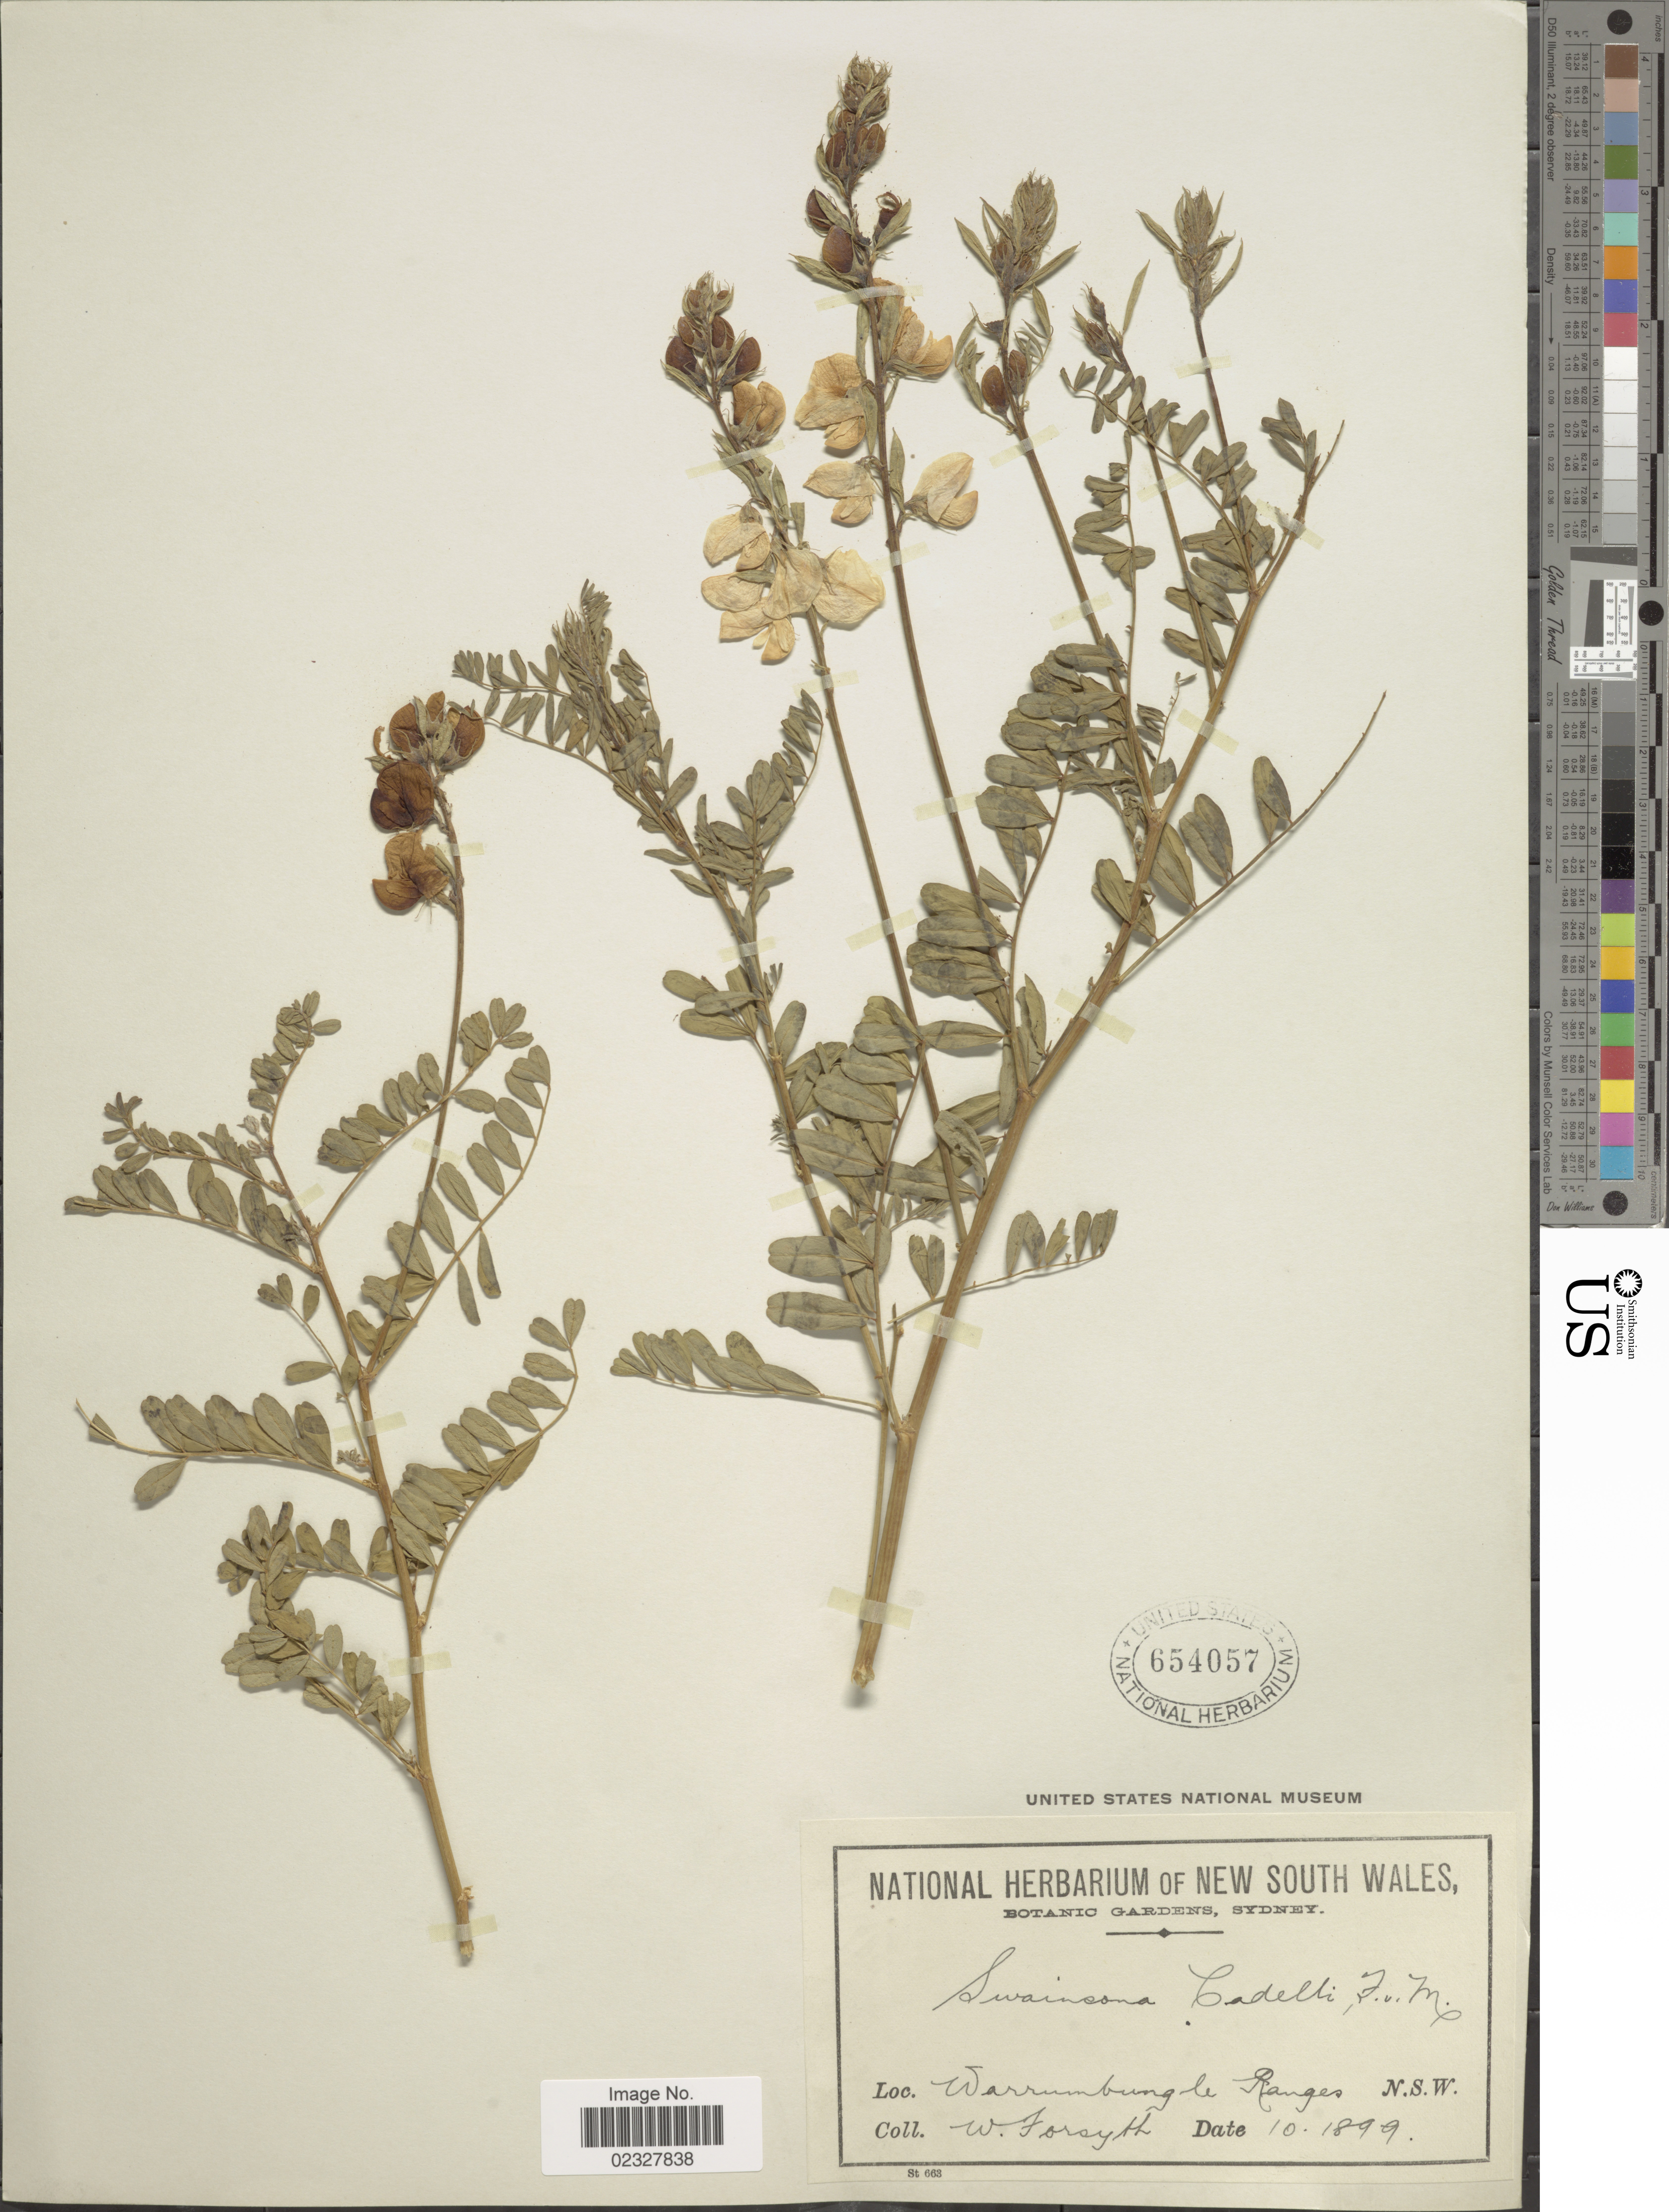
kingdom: Plantae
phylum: Tracheophyta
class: Magnoliopsida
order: Fabales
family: Fabaceae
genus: Swainsona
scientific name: Swainsona cadelli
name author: F. Muell.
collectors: W. Forsyth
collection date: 1899-10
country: Australia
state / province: New South Wales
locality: Warrumbungle ranges. N.S.W.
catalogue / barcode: US 654057